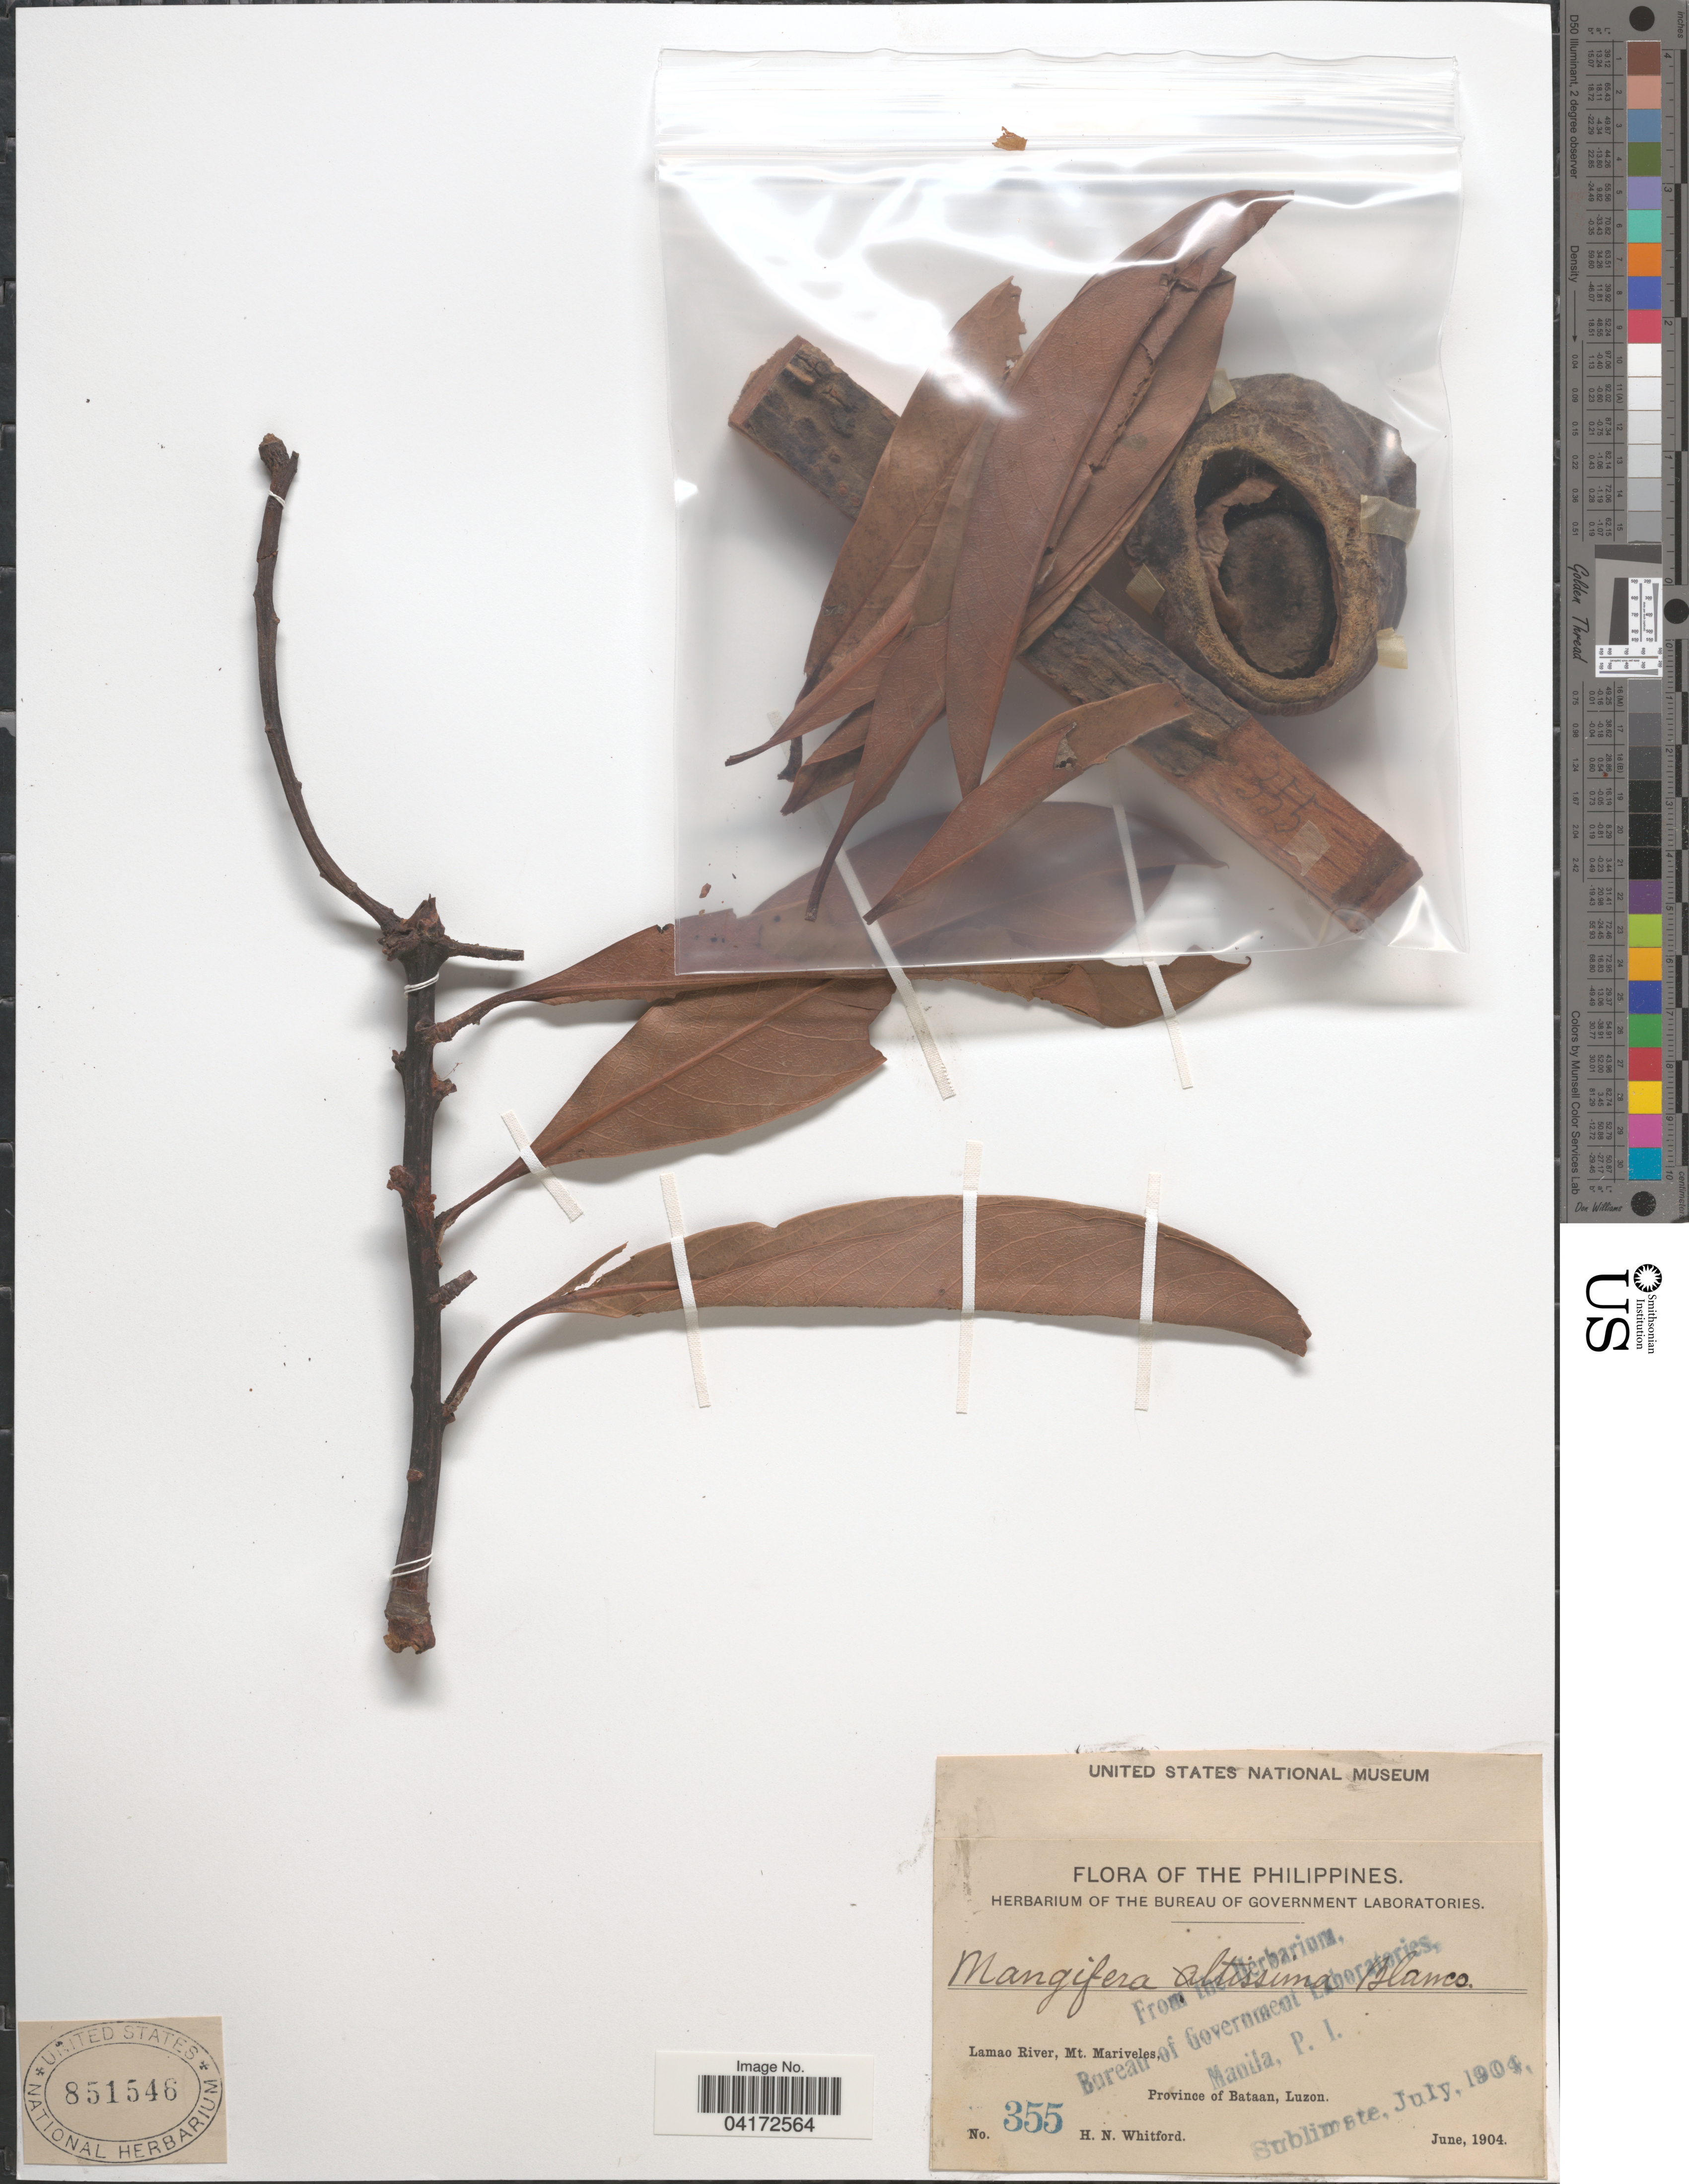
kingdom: Plantae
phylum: Tracheophyta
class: Magnoliopsida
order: Sapindales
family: Anacardiaceae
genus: Mangifera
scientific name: Mangifera altissima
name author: Blanco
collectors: H. N. Whitford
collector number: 355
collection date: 1904-06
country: Philippines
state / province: Central Luzon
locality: Lamao River, Mt. Mariveles, Province of Bataan, Luzon.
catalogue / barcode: US 851546